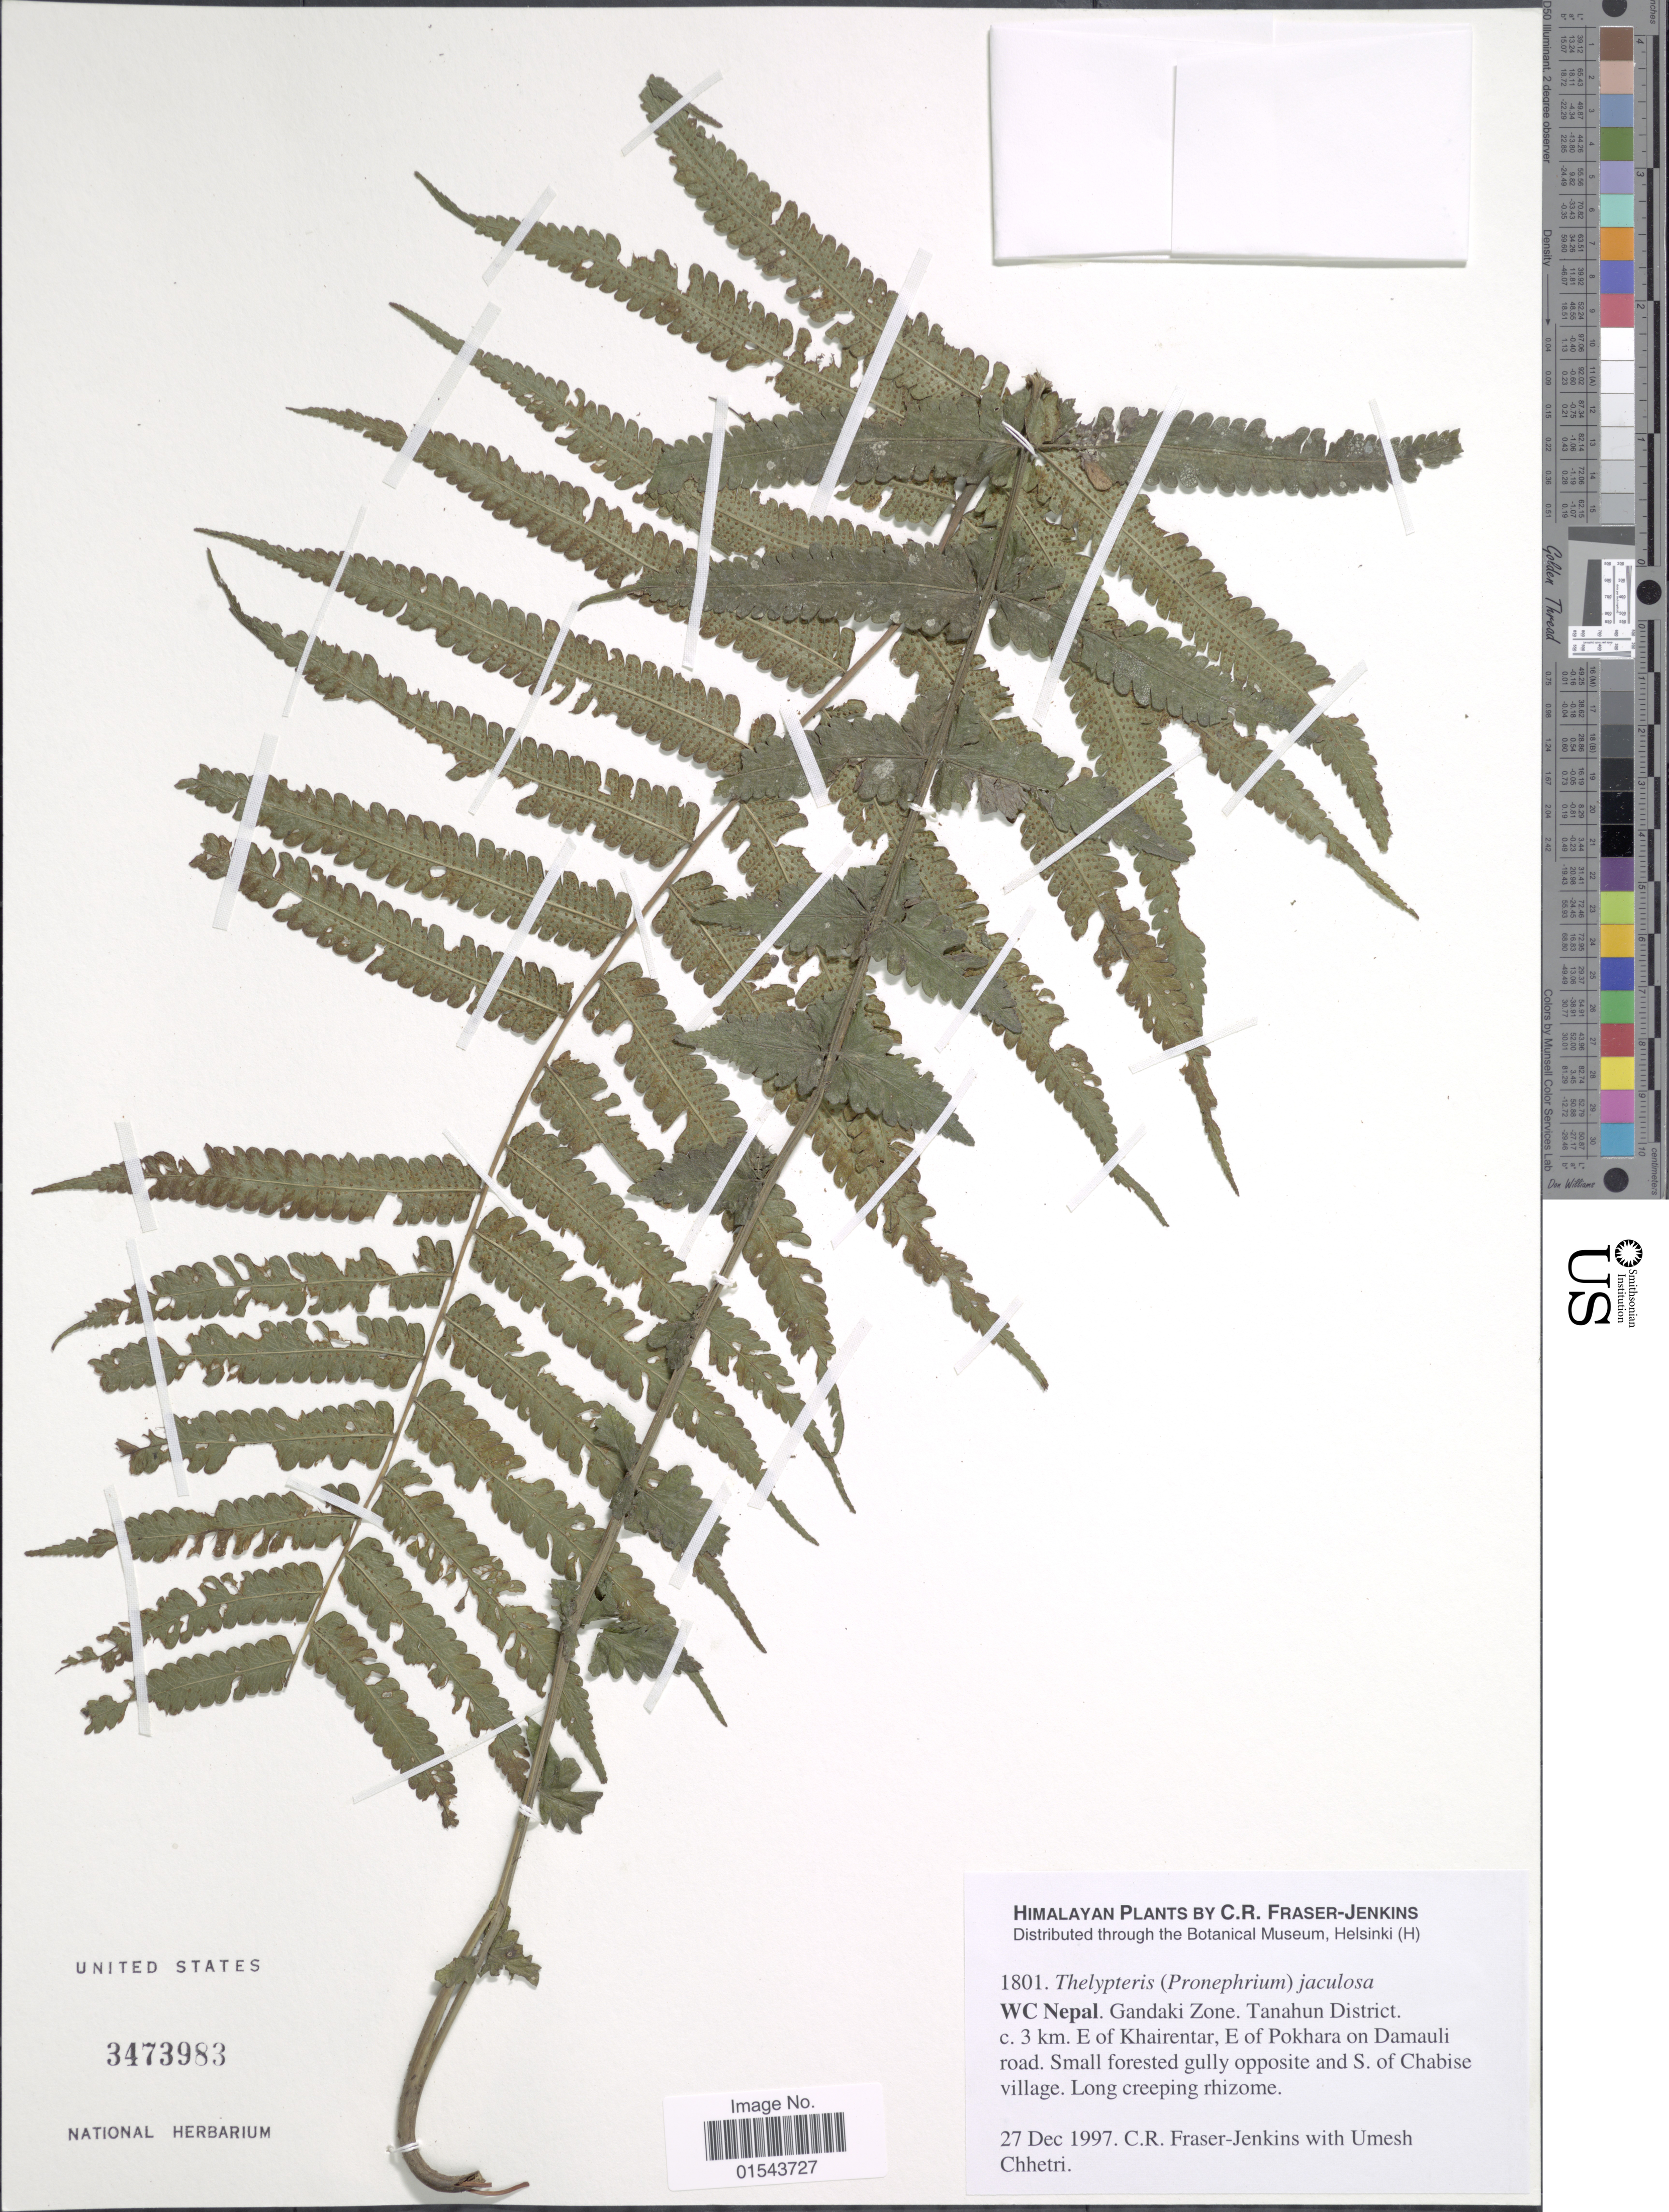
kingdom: Plantae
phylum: Tracheophyta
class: Polypodiopsida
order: Polypodiales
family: Thelypteridaceae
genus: Christella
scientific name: Christella jaculosa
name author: (Christ) Holttum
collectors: C. R. Fraser-Jenkins & U. Chhetri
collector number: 1801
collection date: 1997-12-27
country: Nepal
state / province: Gandaki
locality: WC Nepal. Gandaki Zone.Tanahun District. 3 km E of Khairentar, E of Pokhara on Damauli road. Small forested gully opposite and S. of Chabise village.Himalaya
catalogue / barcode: US 3473983